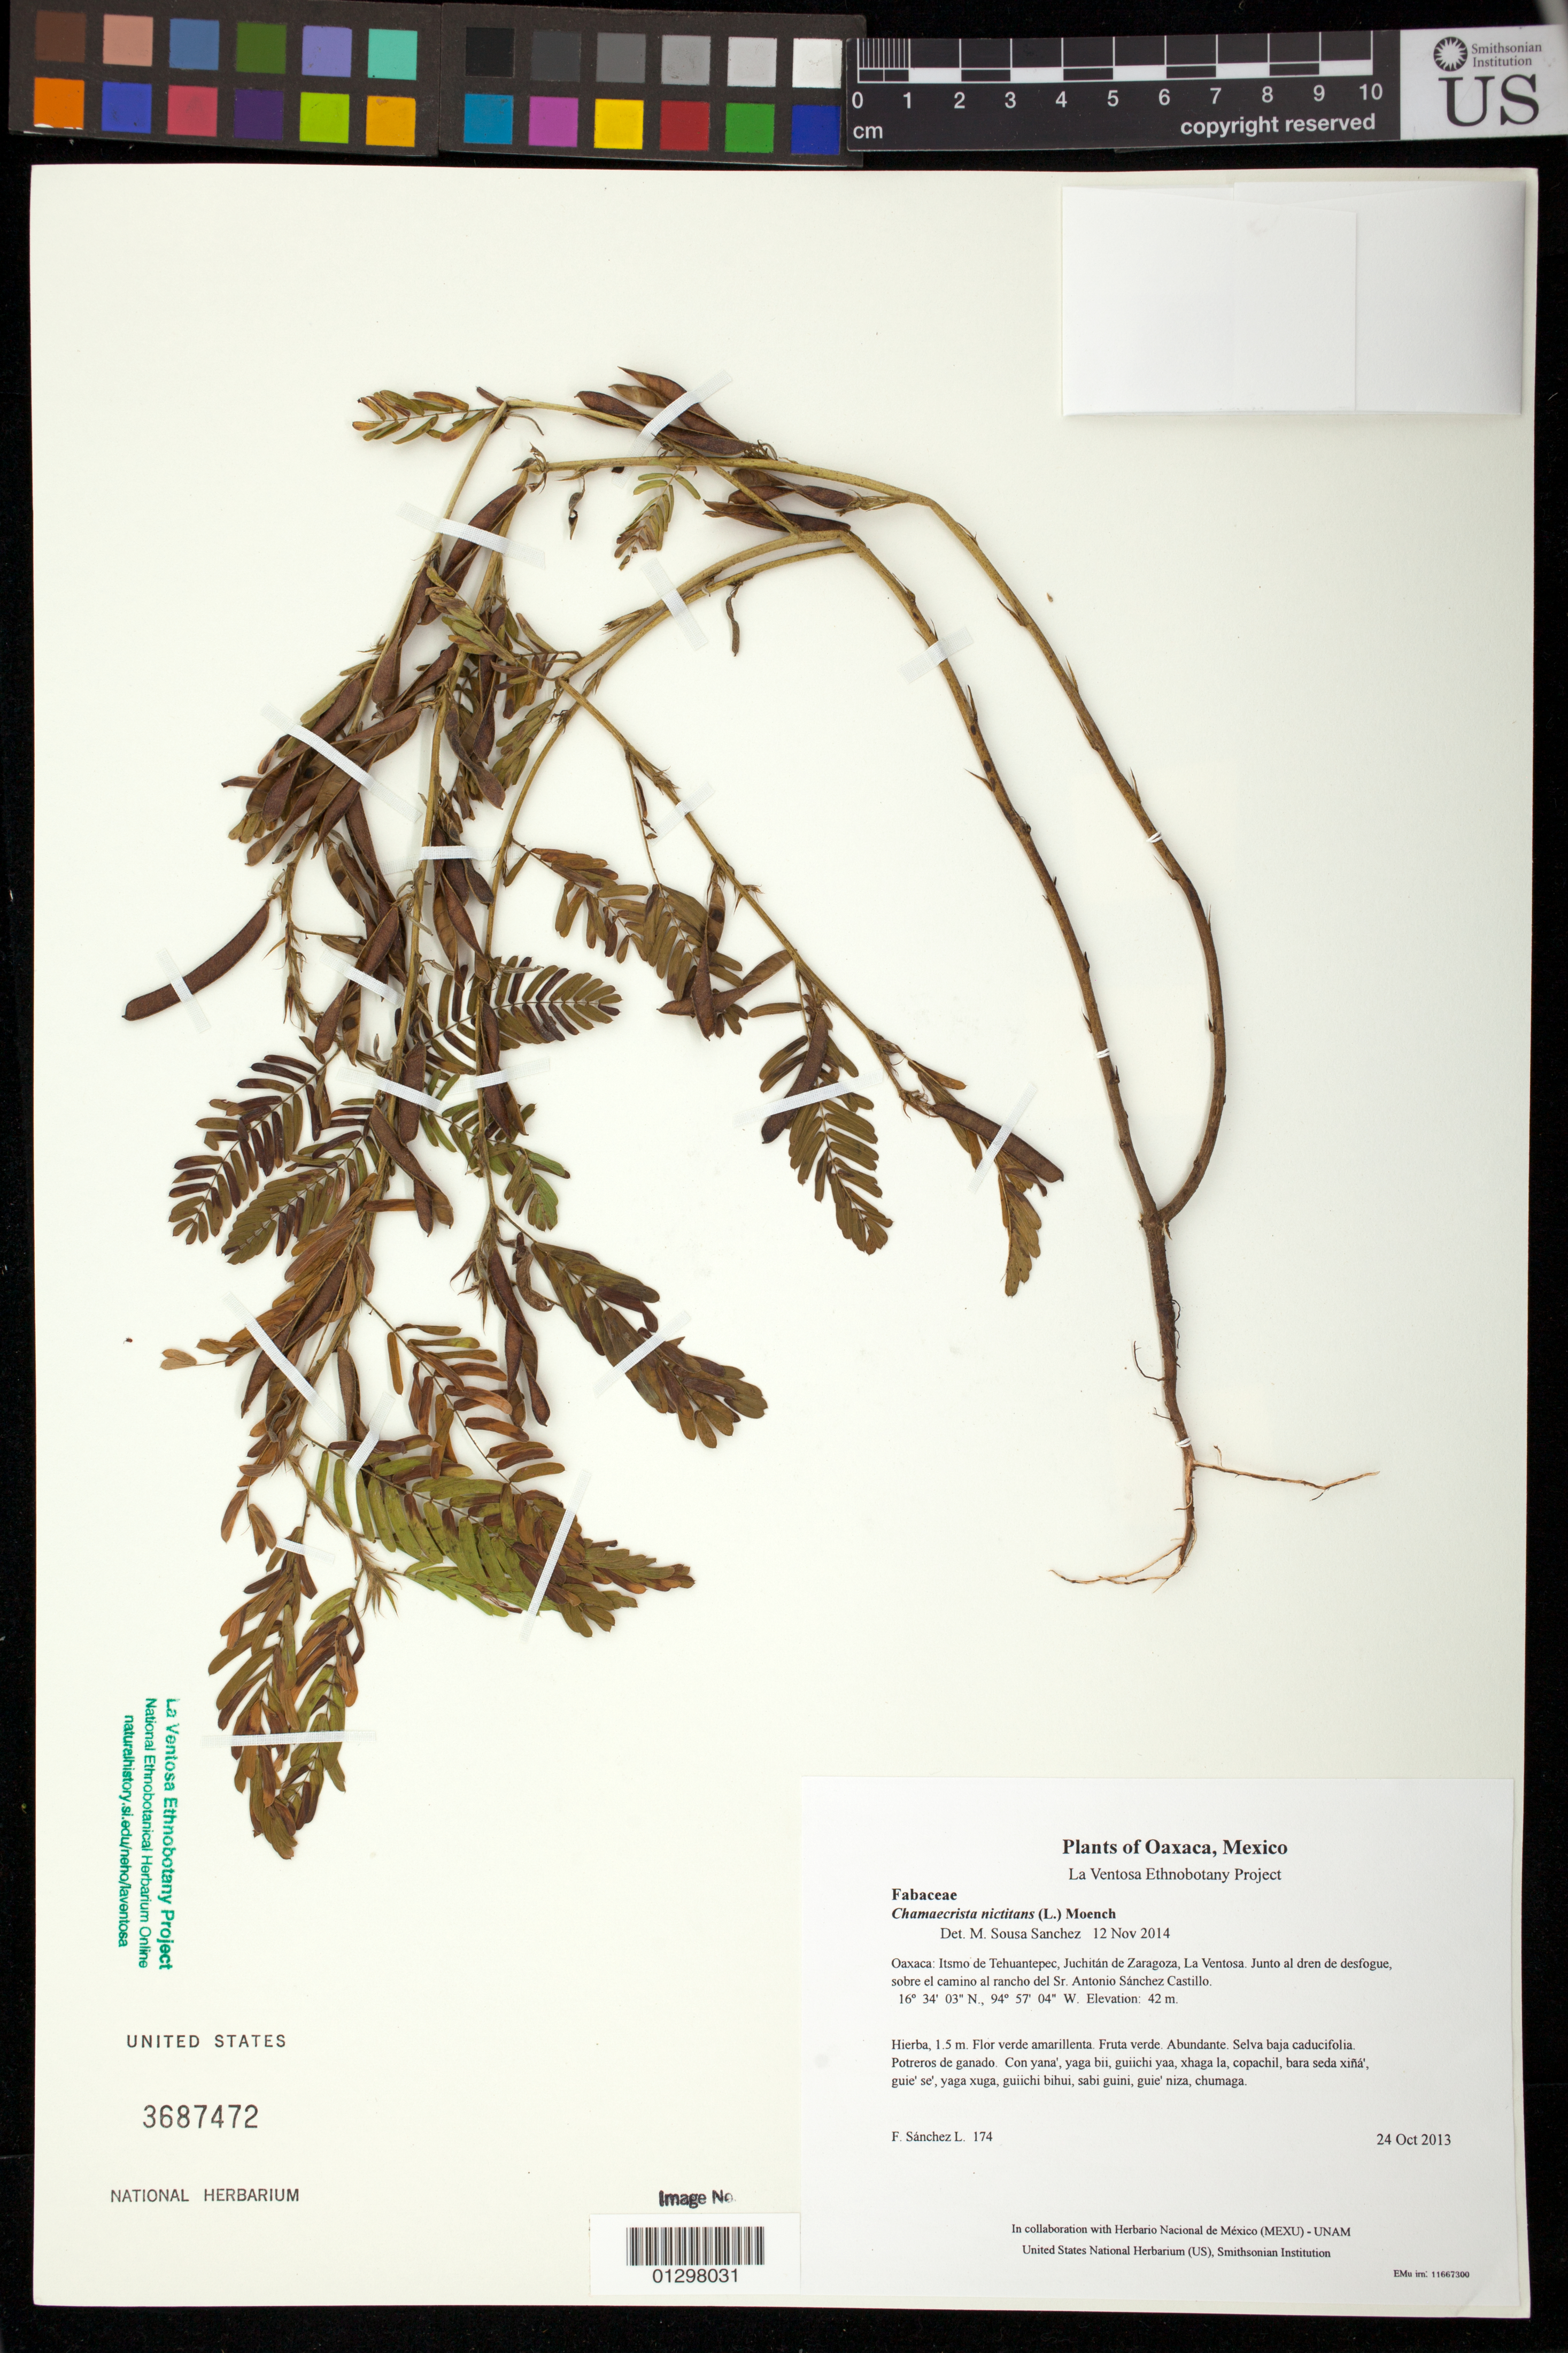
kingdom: Plantae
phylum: Tracheophyta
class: Magnoliopsida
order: Fabales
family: Fabaceae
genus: Chamaecrista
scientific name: Chamaecrista nictitans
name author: (L.) Moench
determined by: Sousa S., Mario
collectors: F. Sánchez L.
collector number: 174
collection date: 2013-10-24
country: Mexico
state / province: Oaxaca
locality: Itsmo de Tehuantepec, Juchitán de Zaragoza, La Ventosa. Junto al dren de desfogue, sobre el camino al rancho del Sr. Antonio Sánchez Castillo.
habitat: Selva baja caducifolia. Potreros de ganado.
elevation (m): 42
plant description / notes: JEBOT, MEXU, SERO, US; Guixi bandaga. 1.5 m. Guie' naga'-naguchi. Cuaananaxhi naga'. Stale.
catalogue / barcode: US 3687472